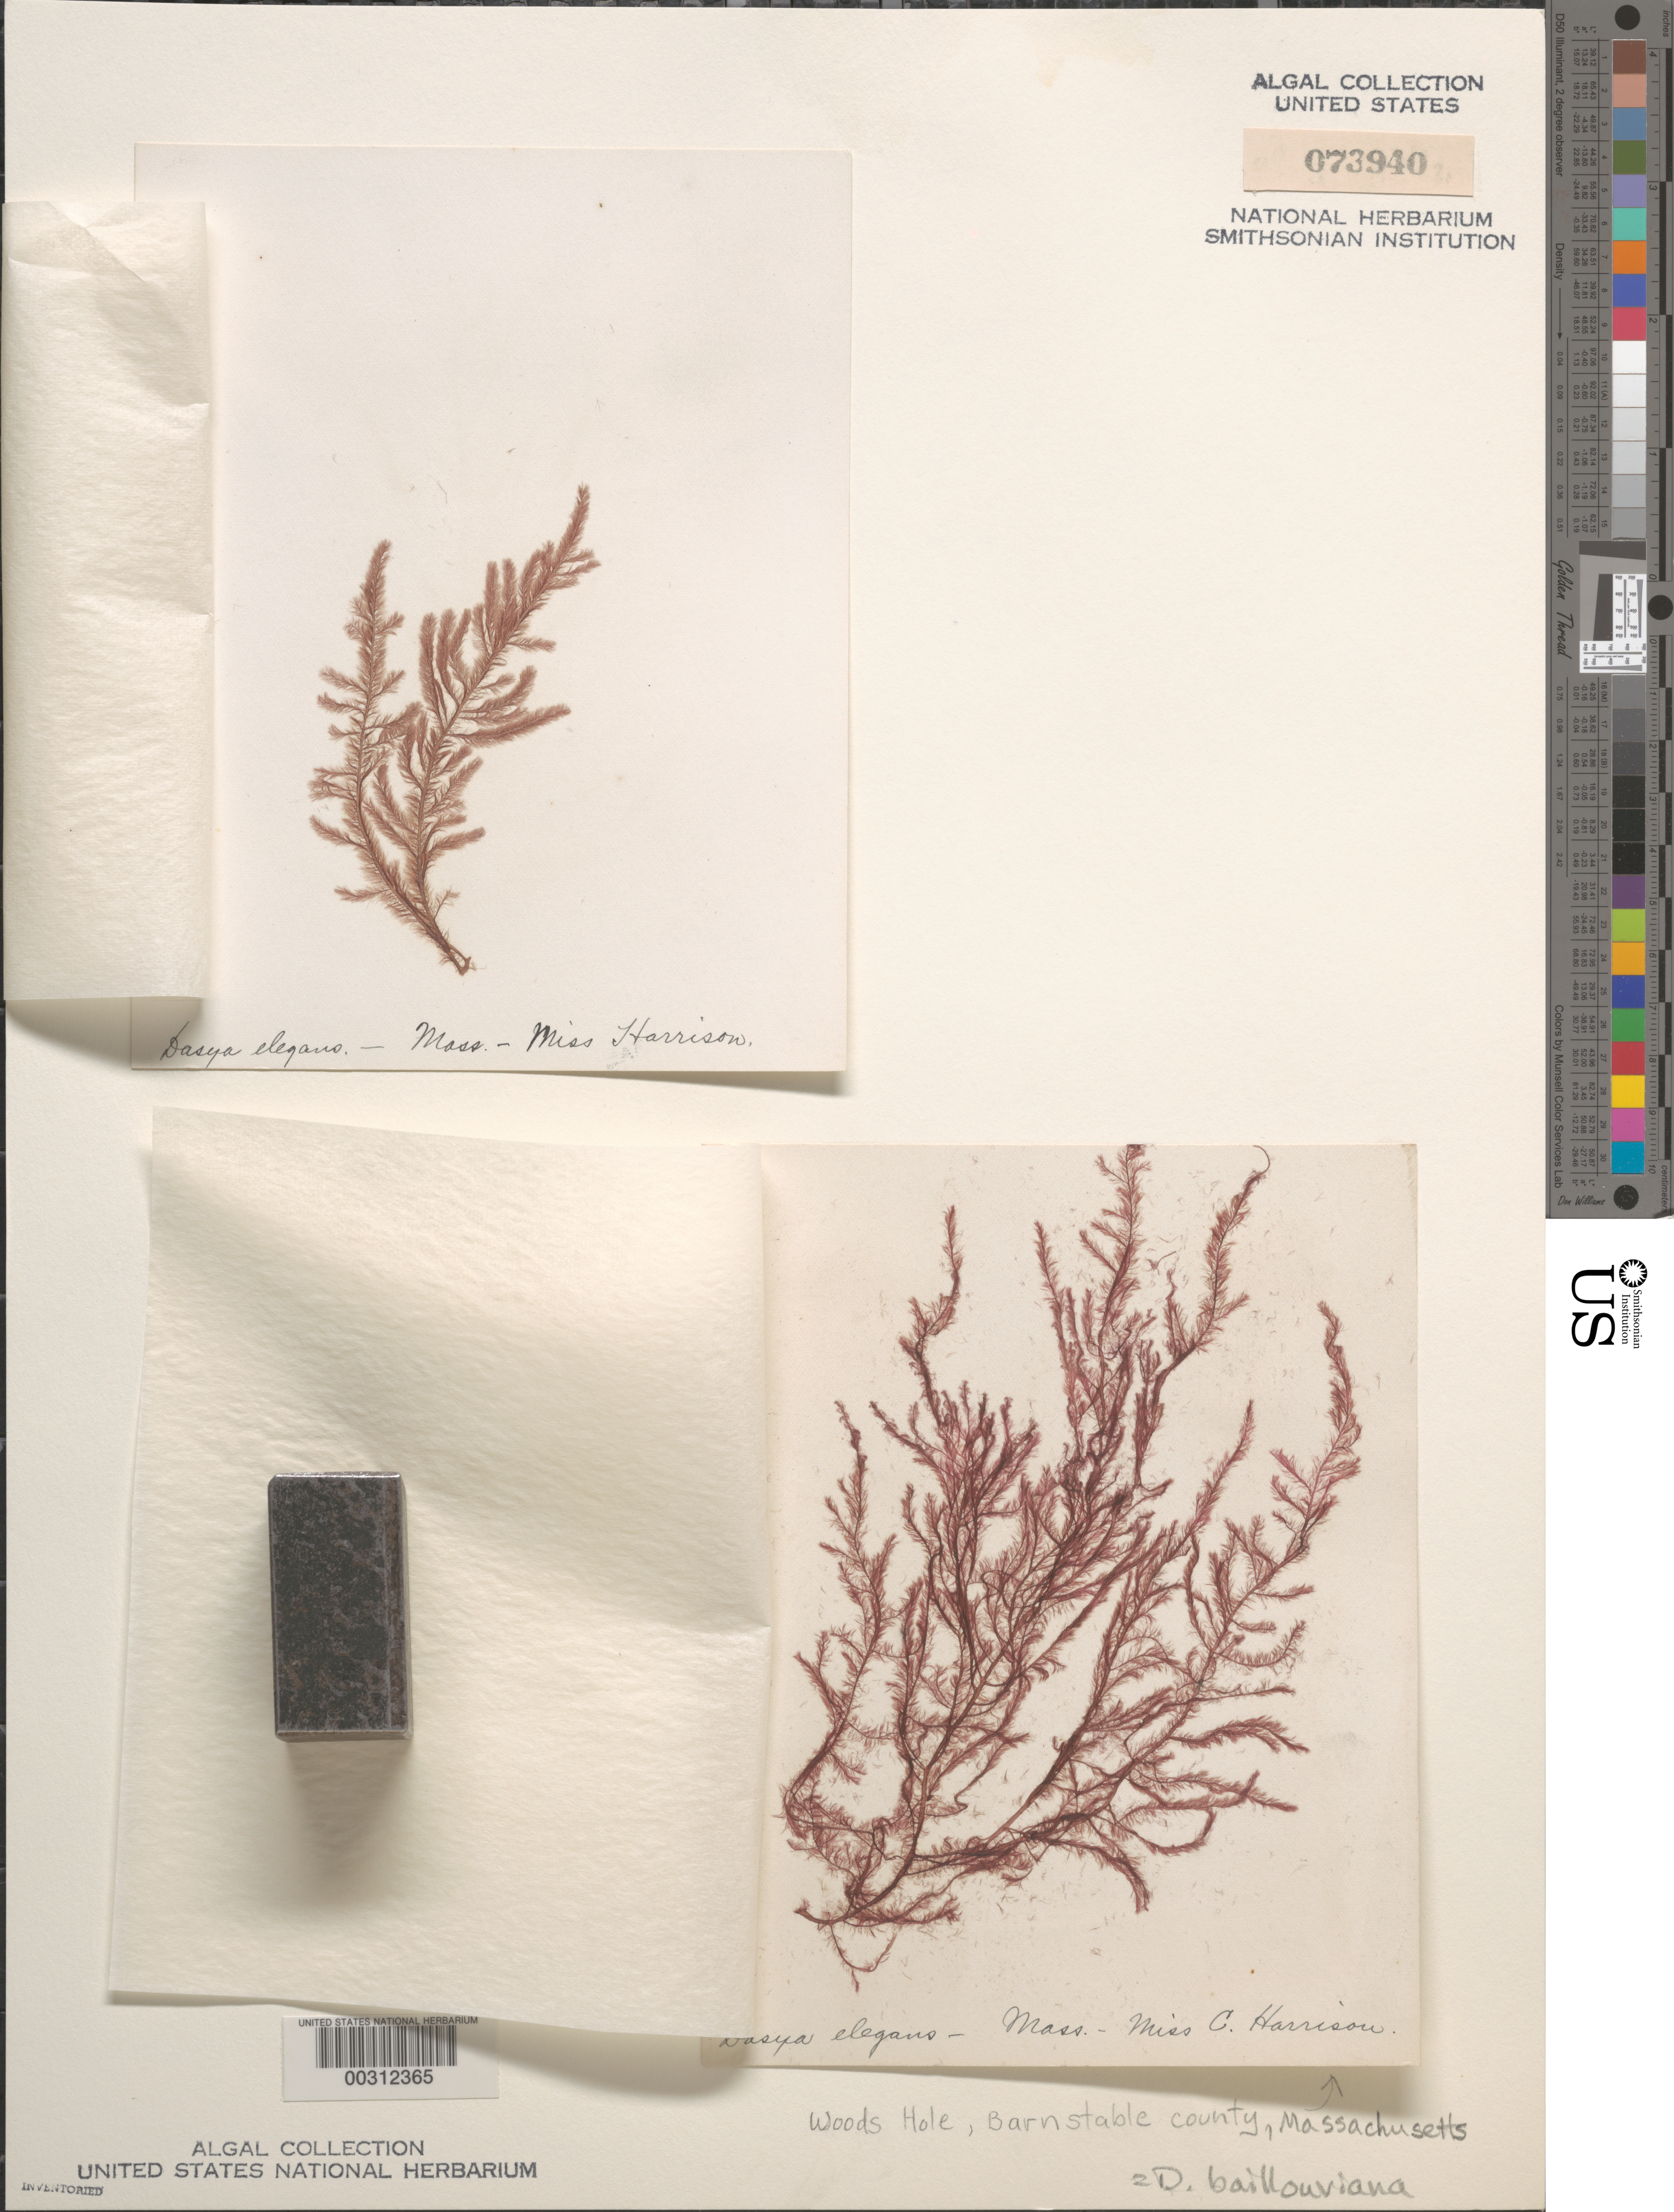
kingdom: Plantae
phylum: Rhodophyta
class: Florideophyceae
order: Ceramiales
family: Dasyaceae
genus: Dasya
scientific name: Dasya pedicellata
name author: (C. Agardh) C. Agardh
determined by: Algae name updating Project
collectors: C. Harrison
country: United States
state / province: Massachusetts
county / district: Barnstable County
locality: Woods Hole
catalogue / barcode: US 73940